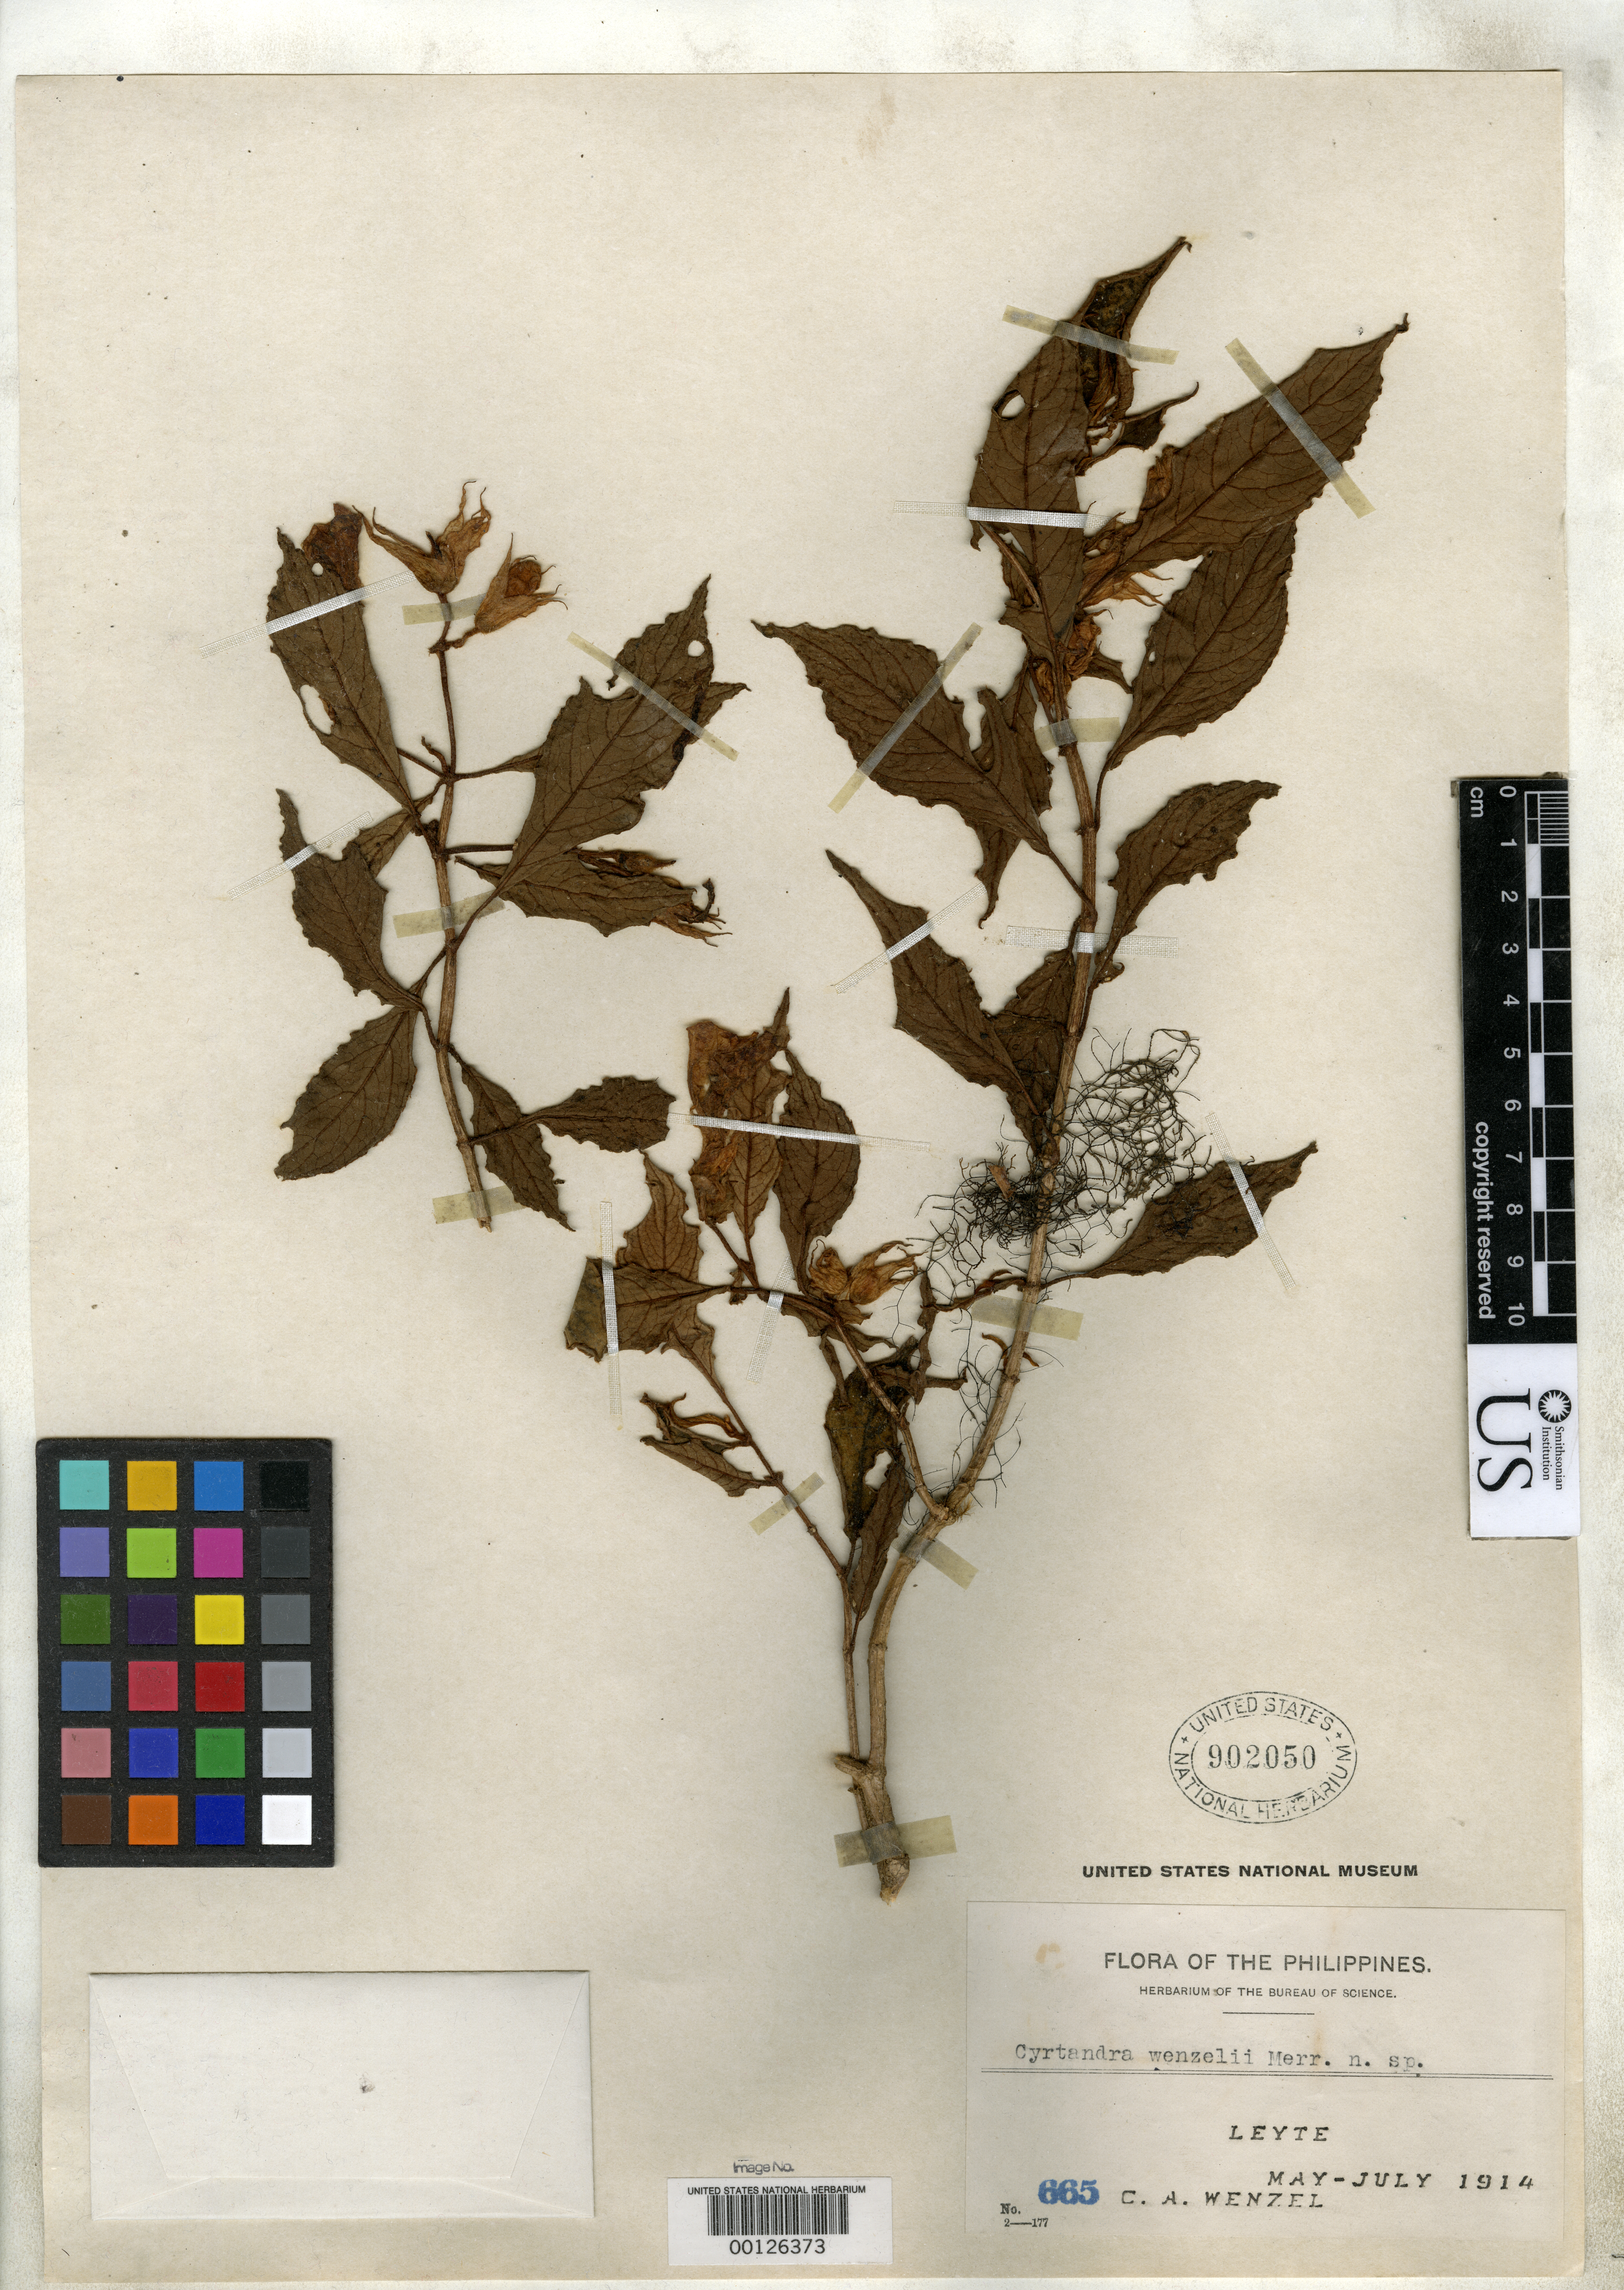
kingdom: Plantae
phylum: Tracheophyta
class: Magnoliopsida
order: Lamiales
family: Gesneriaceae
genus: Cyrtandra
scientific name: Cyrtandra wenzelii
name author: Merr.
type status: Lectotype; Type Collection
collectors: C. Wenzel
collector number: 665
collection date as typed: May 1914 to -- Jun 1914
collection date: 1914-05/1914-06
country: Philippines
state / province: Eastern Visayas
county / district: Leyte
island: Leyte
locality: Buenavista, near Jaro.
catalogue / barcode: US 902050